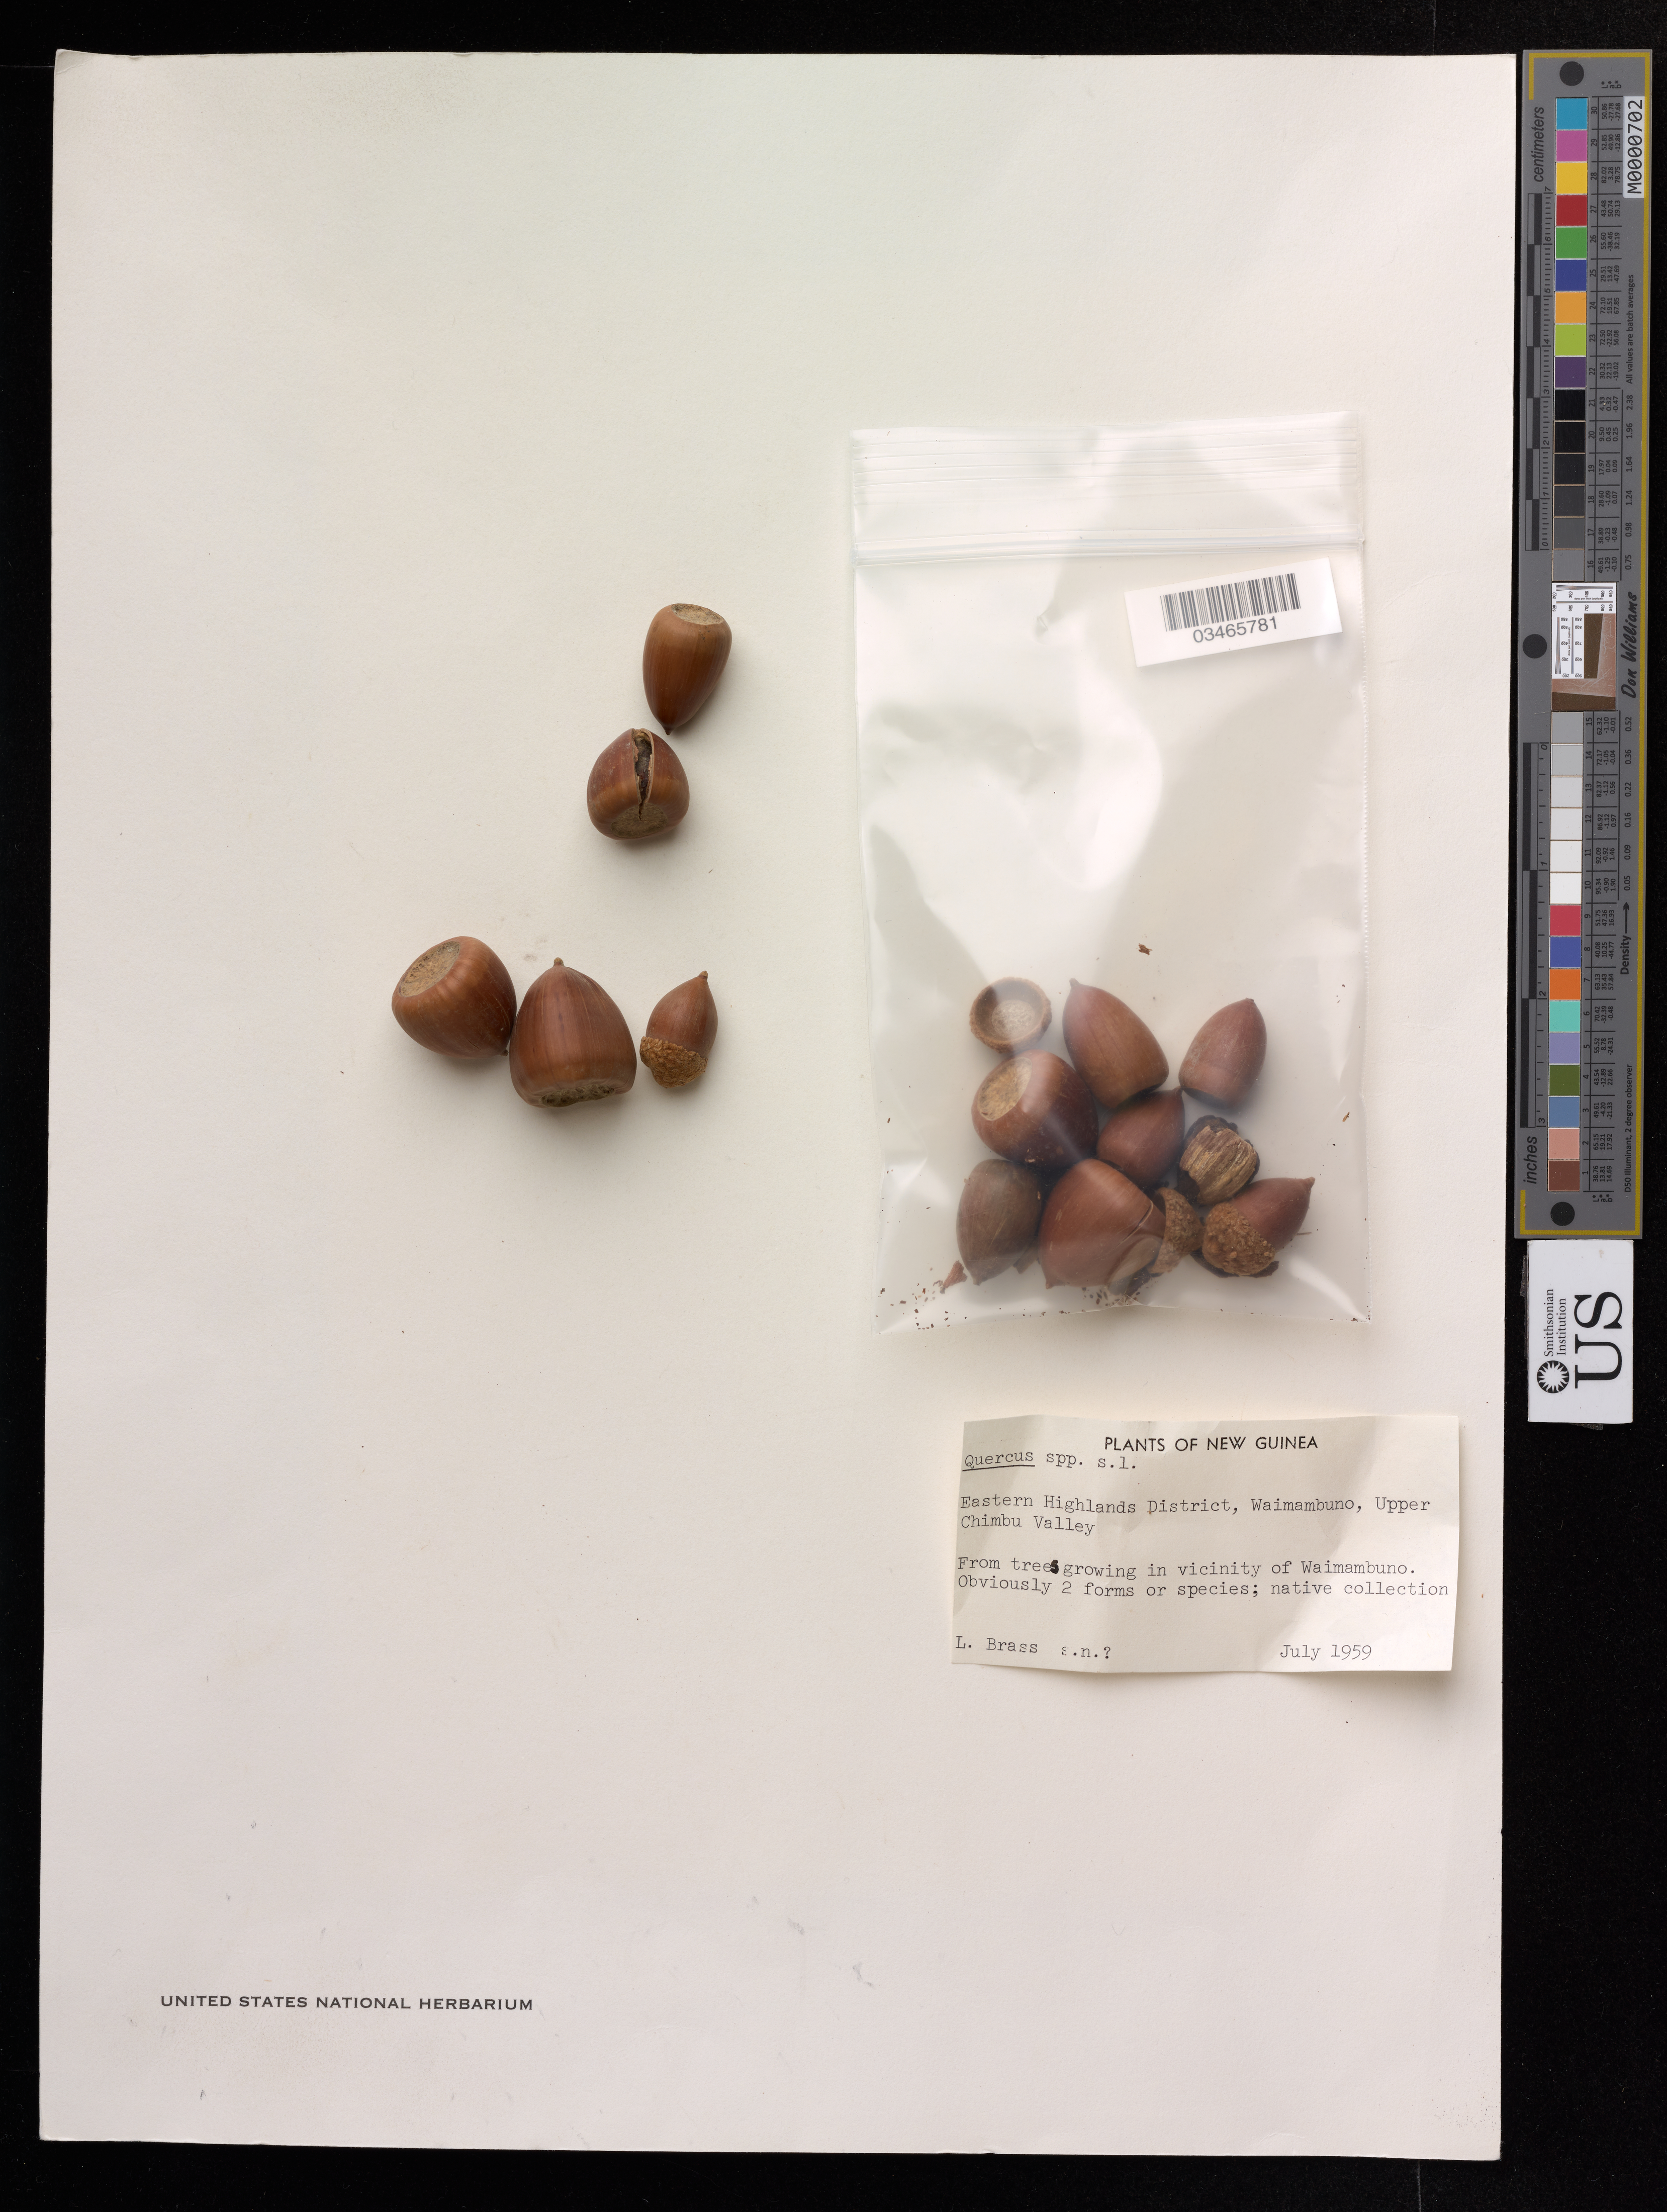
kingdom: Plantae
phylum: Tracheophyta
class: Magnoliopsida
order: Fagales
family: Fagaceae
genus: Lithocarpus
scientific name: Lithocarpus sp.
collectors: L. J. Brass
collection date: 1959-07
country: Papua New Guinea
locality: Eastern Highlands District: Waimambuno, Upper Chimbu Valley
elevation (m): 2770